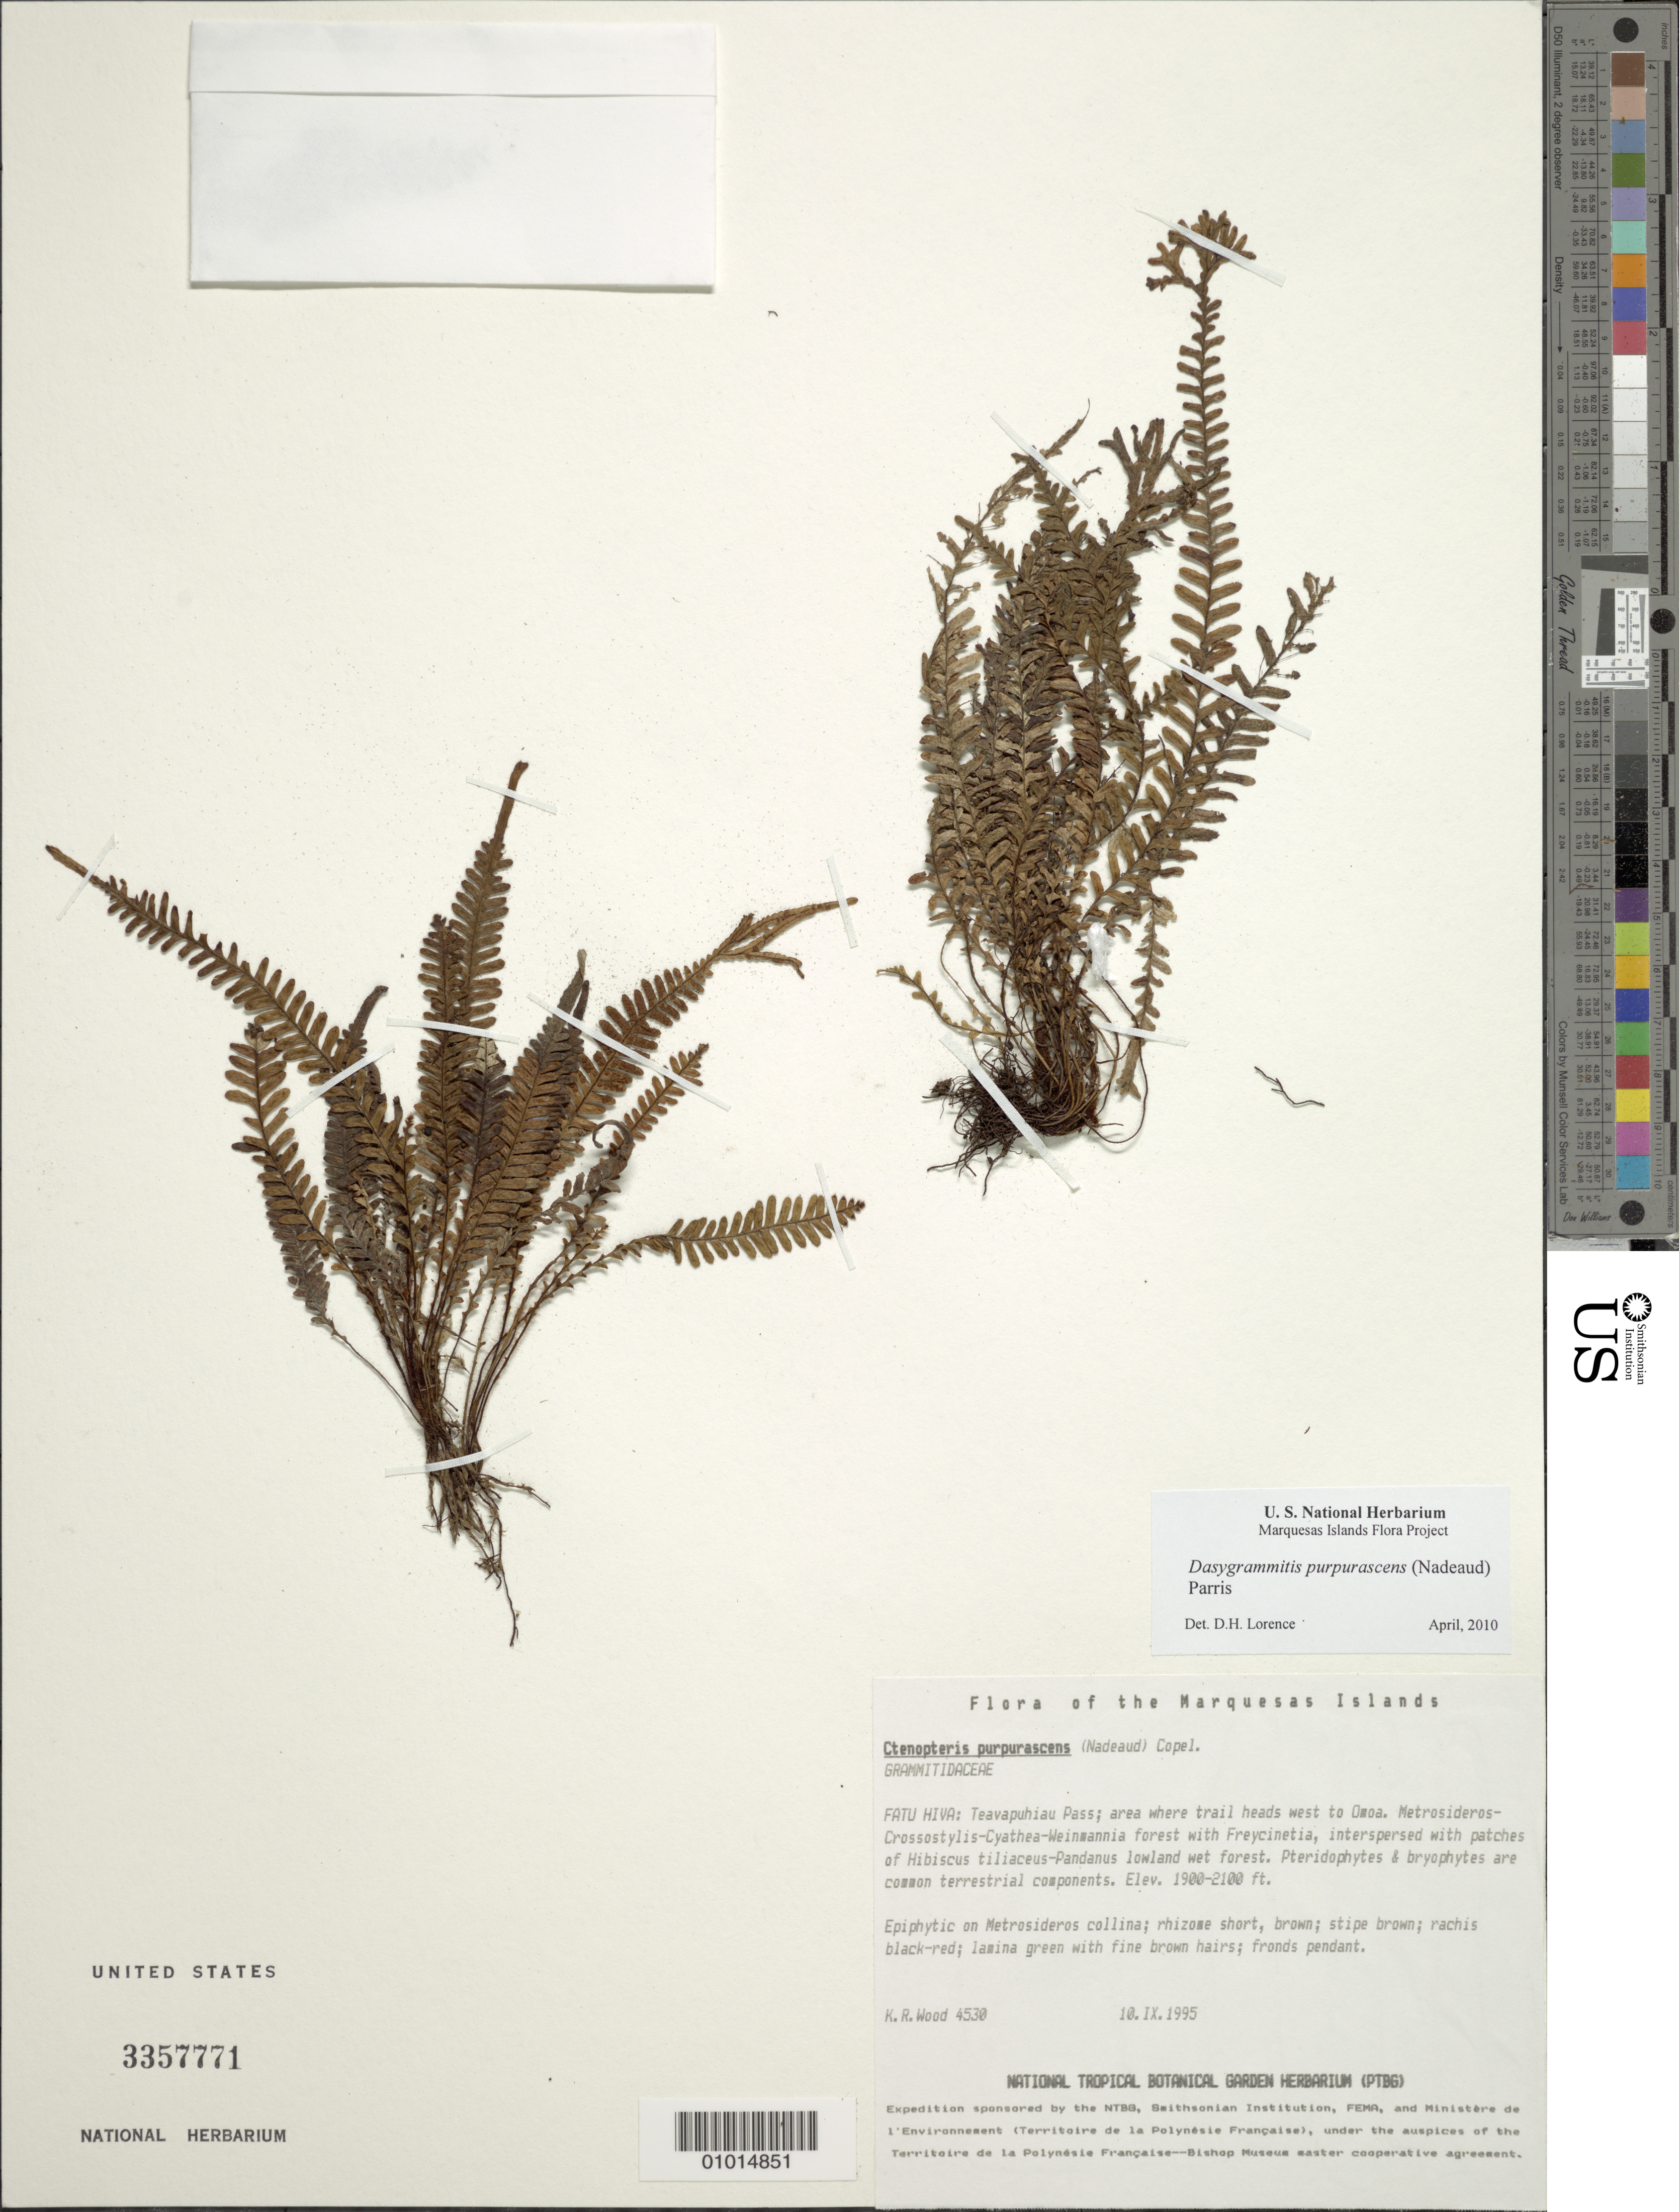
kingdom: Plantae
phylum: Tracheophyta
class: Polypodiopsida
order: Polypodiales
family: Polypodiaceae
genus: Dasygrammitis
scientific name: Dasygrammitis purpurascens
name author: (Nadeaud) Parris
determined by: Lorence, David H., (PTBG), National Tropical Botanical Garden (UNITED STATES)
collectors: K. R. Wood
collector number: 4530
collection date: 1995-09-10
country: French Polynesia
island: Fatu Hiva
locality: Teavapuhiau Pass, area where trail heads W to 'Omo'a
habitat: Metrosideros-Crossostylis-Cyathea-Weinmannia w/ Freycinetia, interspersed w/ Hibiscus tiliaceus-Pandanus lowland wet forest; Pteridophytes & bryophytes are common terrestrial components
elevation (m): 579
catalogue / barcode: US 3357771